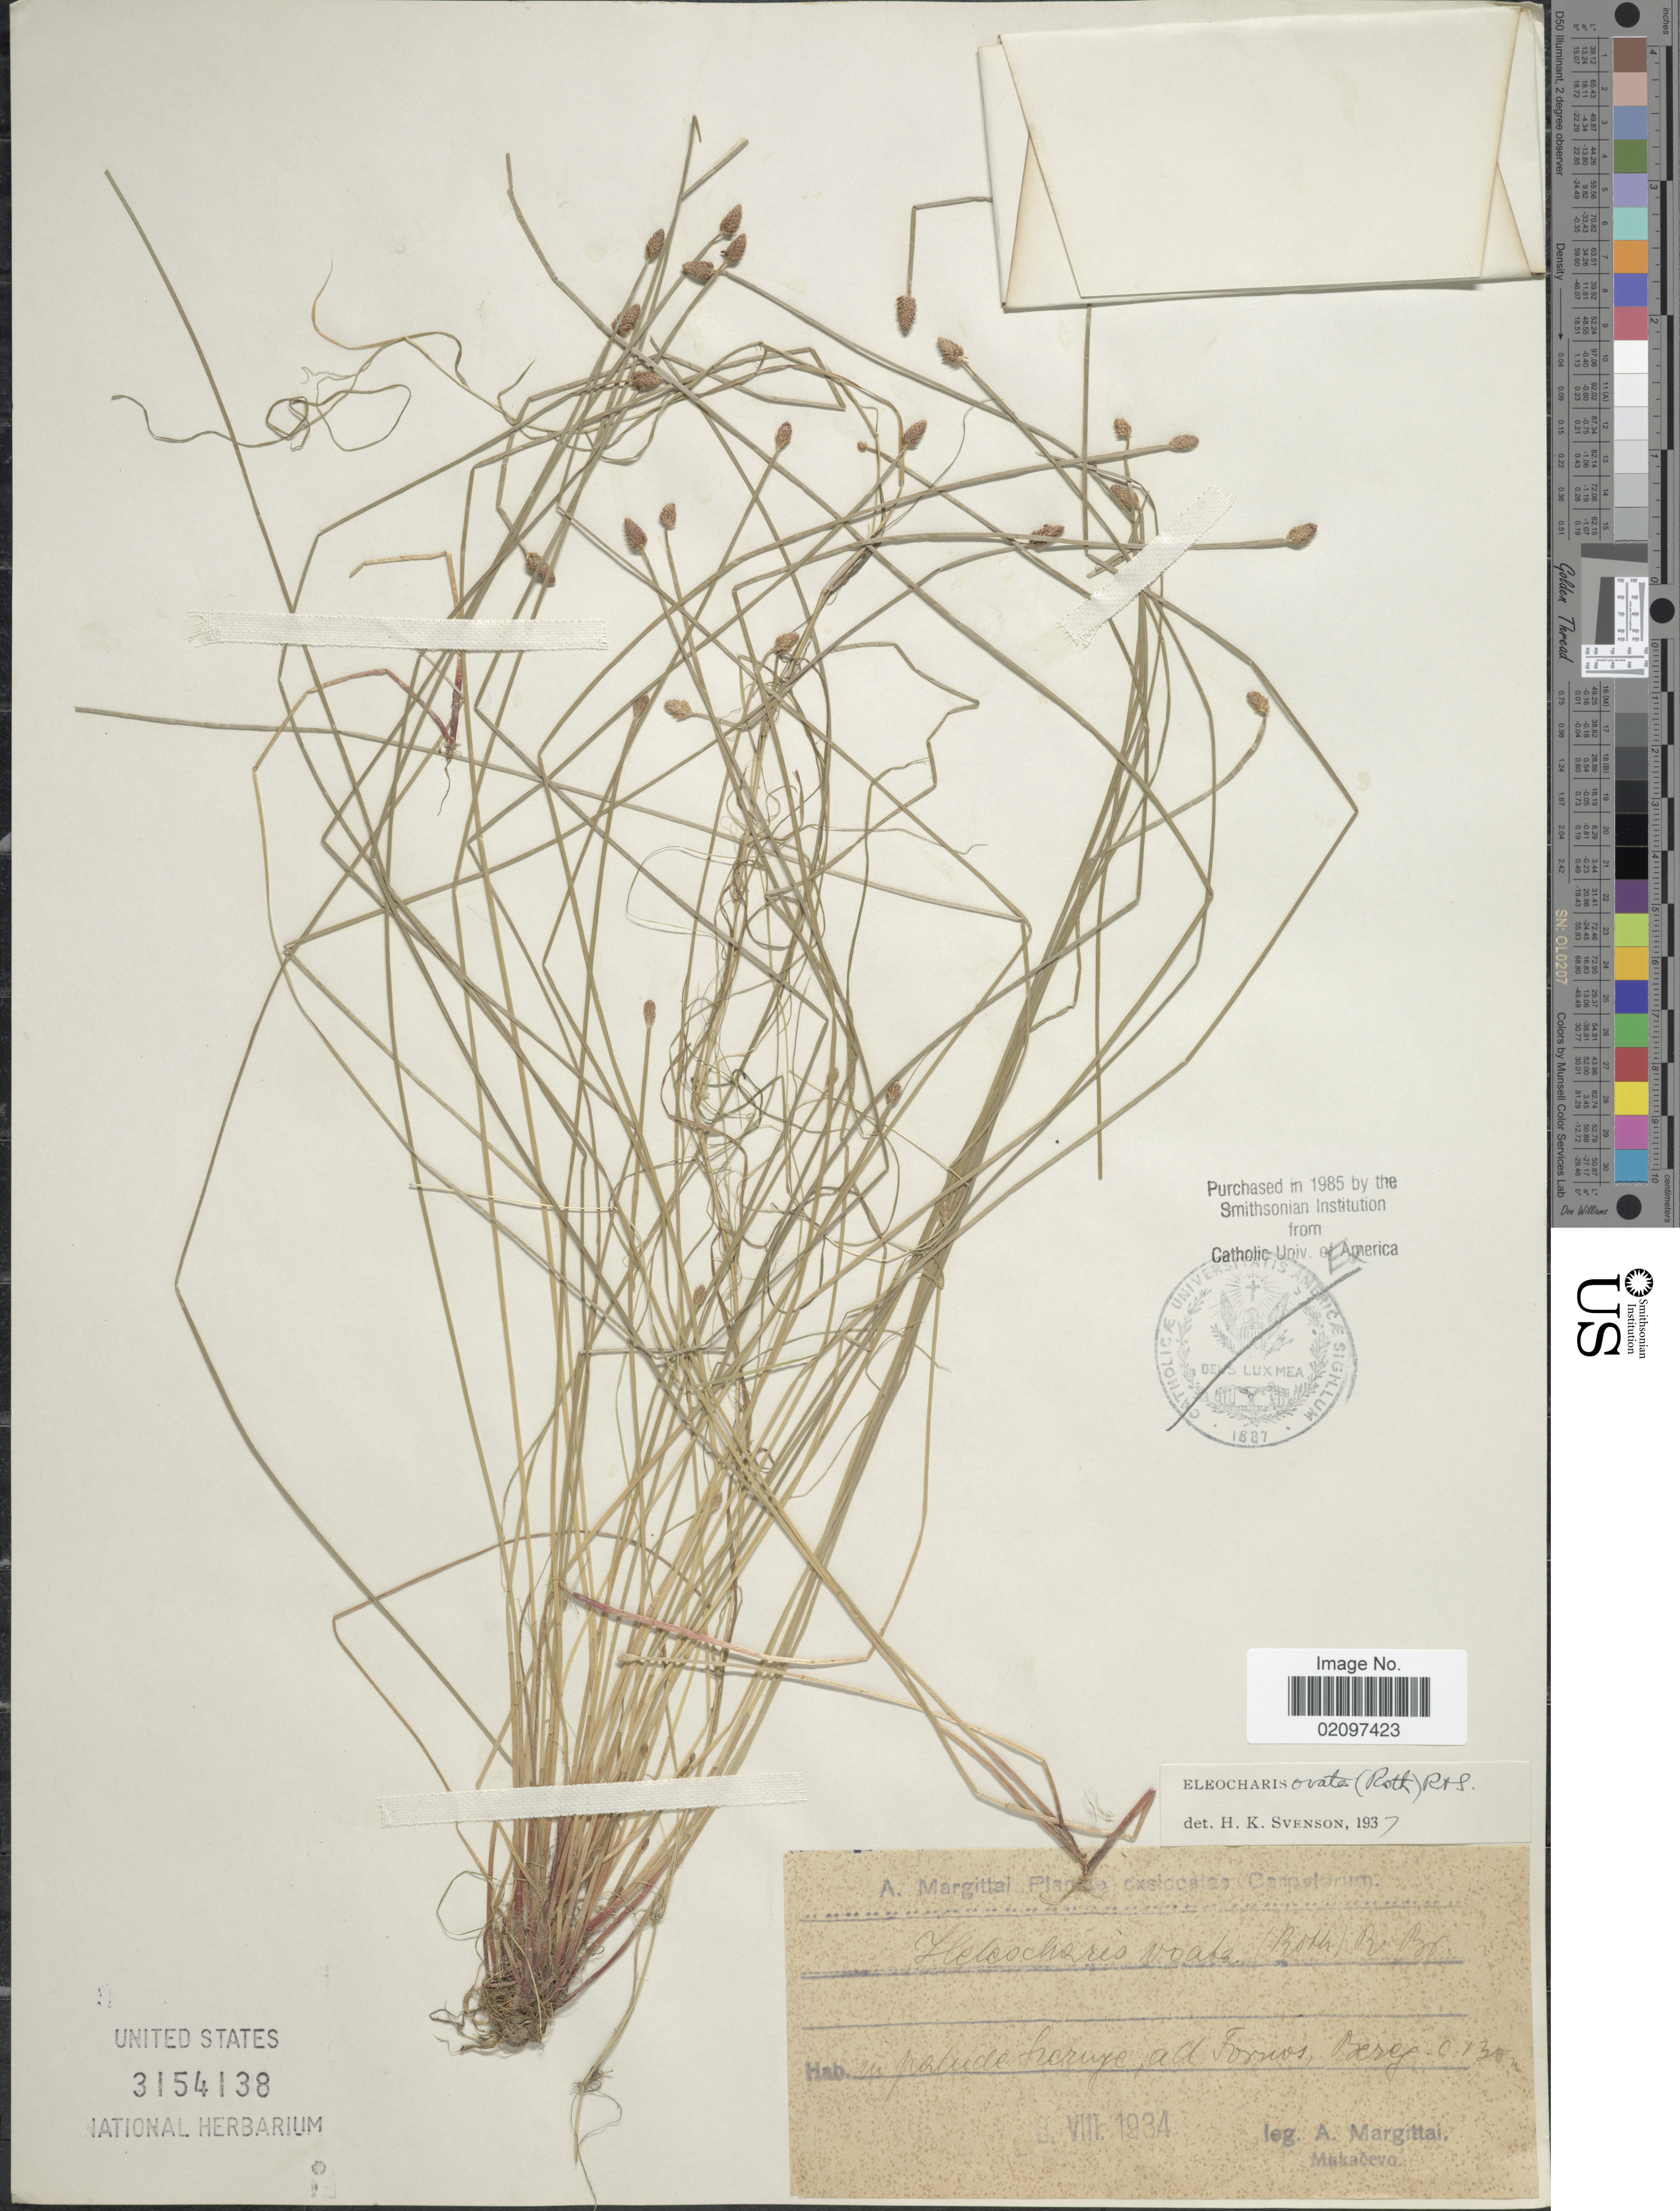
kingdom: Plantae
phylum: Tracheophyta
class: Liliopsida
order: Poales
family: Cyperaceae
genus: Eleocharis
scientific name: Eleocharis ovata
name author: (Roth) Roem. & Schult.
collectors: A. Margittai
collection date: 1934-08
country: Ukraine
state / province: Zakarpattya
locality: In palude freuye, ad Formos, Bereg.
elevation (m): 130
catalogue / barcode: US 3154138